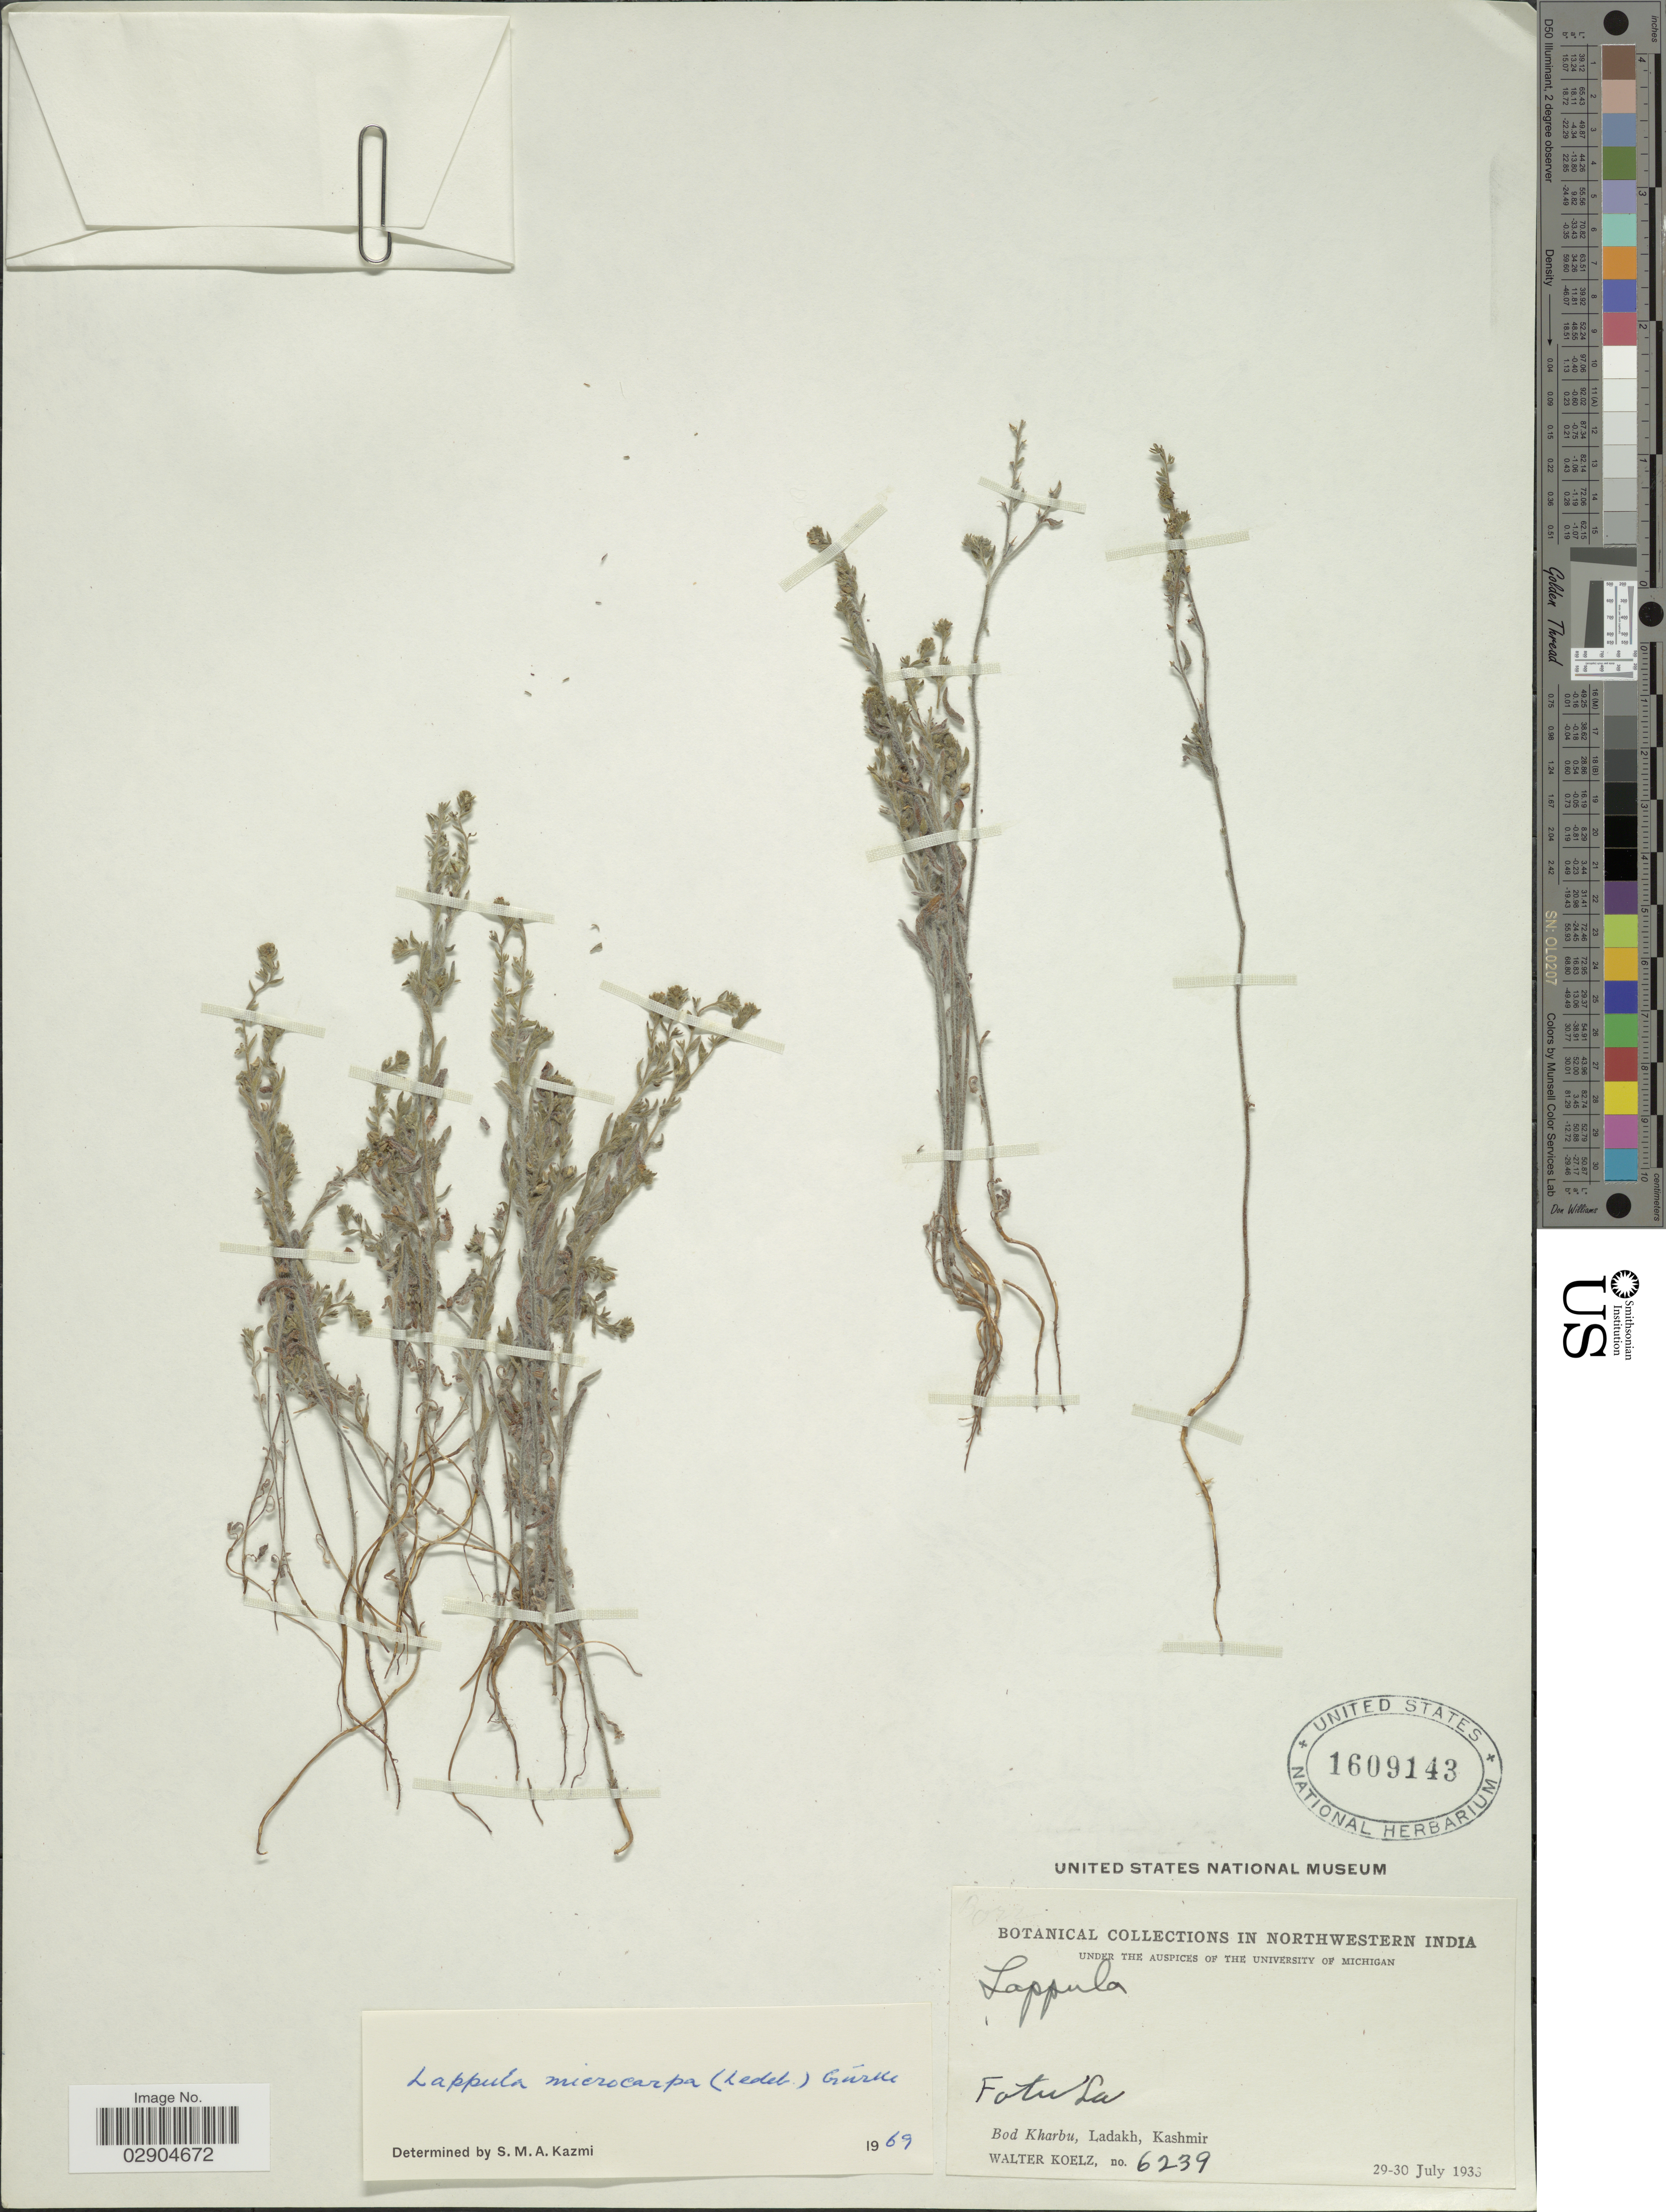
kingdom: Plantae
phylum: Tracheophyta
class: Magnoliopsida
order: Boraginales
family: Boraginaceae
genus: Lappula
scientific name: Lappula microcarpa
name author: (Ledeb.) Gürke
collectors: W. N. Koelz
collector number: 6239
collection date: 1933-07-29/1933-07-30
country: India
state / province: Jammu and Kashmir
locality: In Northwestern India. Fotu La. Bod Kharbu, Ladakh, Kashmir.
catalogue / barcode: US 1609143